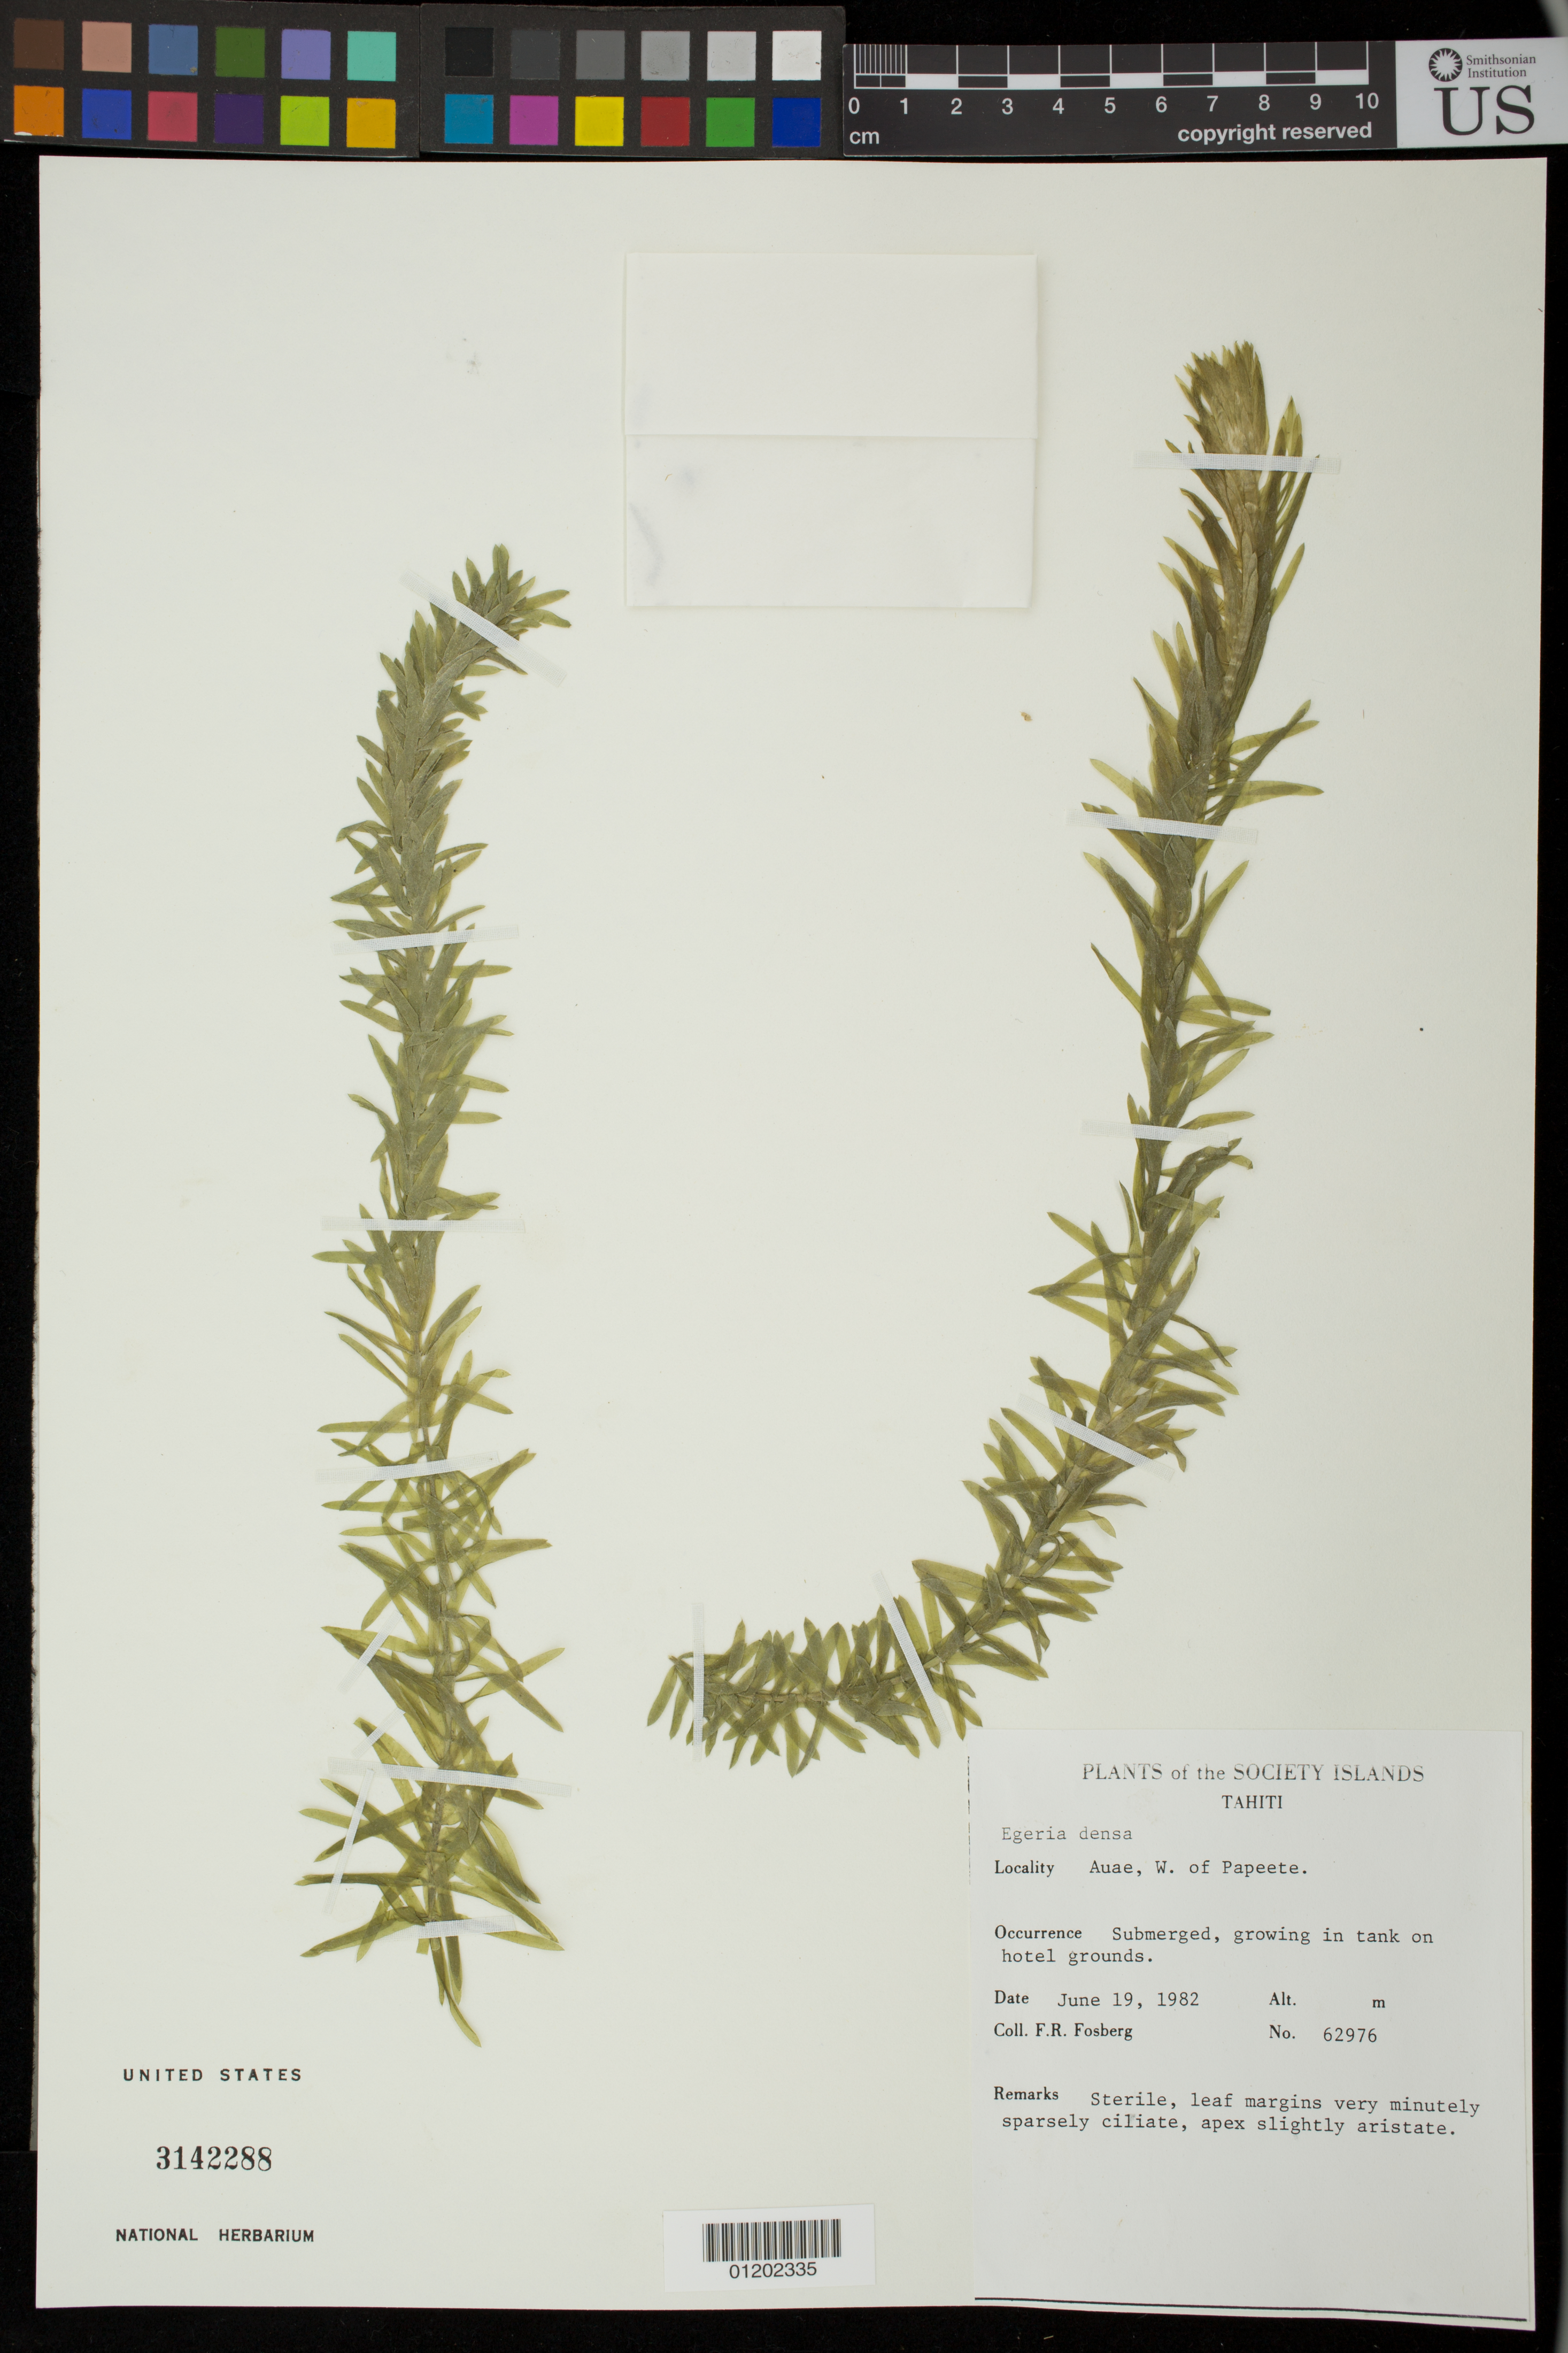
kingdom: Plantae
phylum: Tracheophyta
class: Liliopsida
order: Alismatales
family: Hydrocharitaceae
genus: Egeria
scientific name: Egeria densa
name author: Planch.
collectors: F. R. Fosberg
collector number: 62976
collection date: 1982-06-19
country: French Polynesia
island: Tahiti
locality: Growing in tank on hotel grounds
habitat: submerged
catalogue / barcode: US 3142288